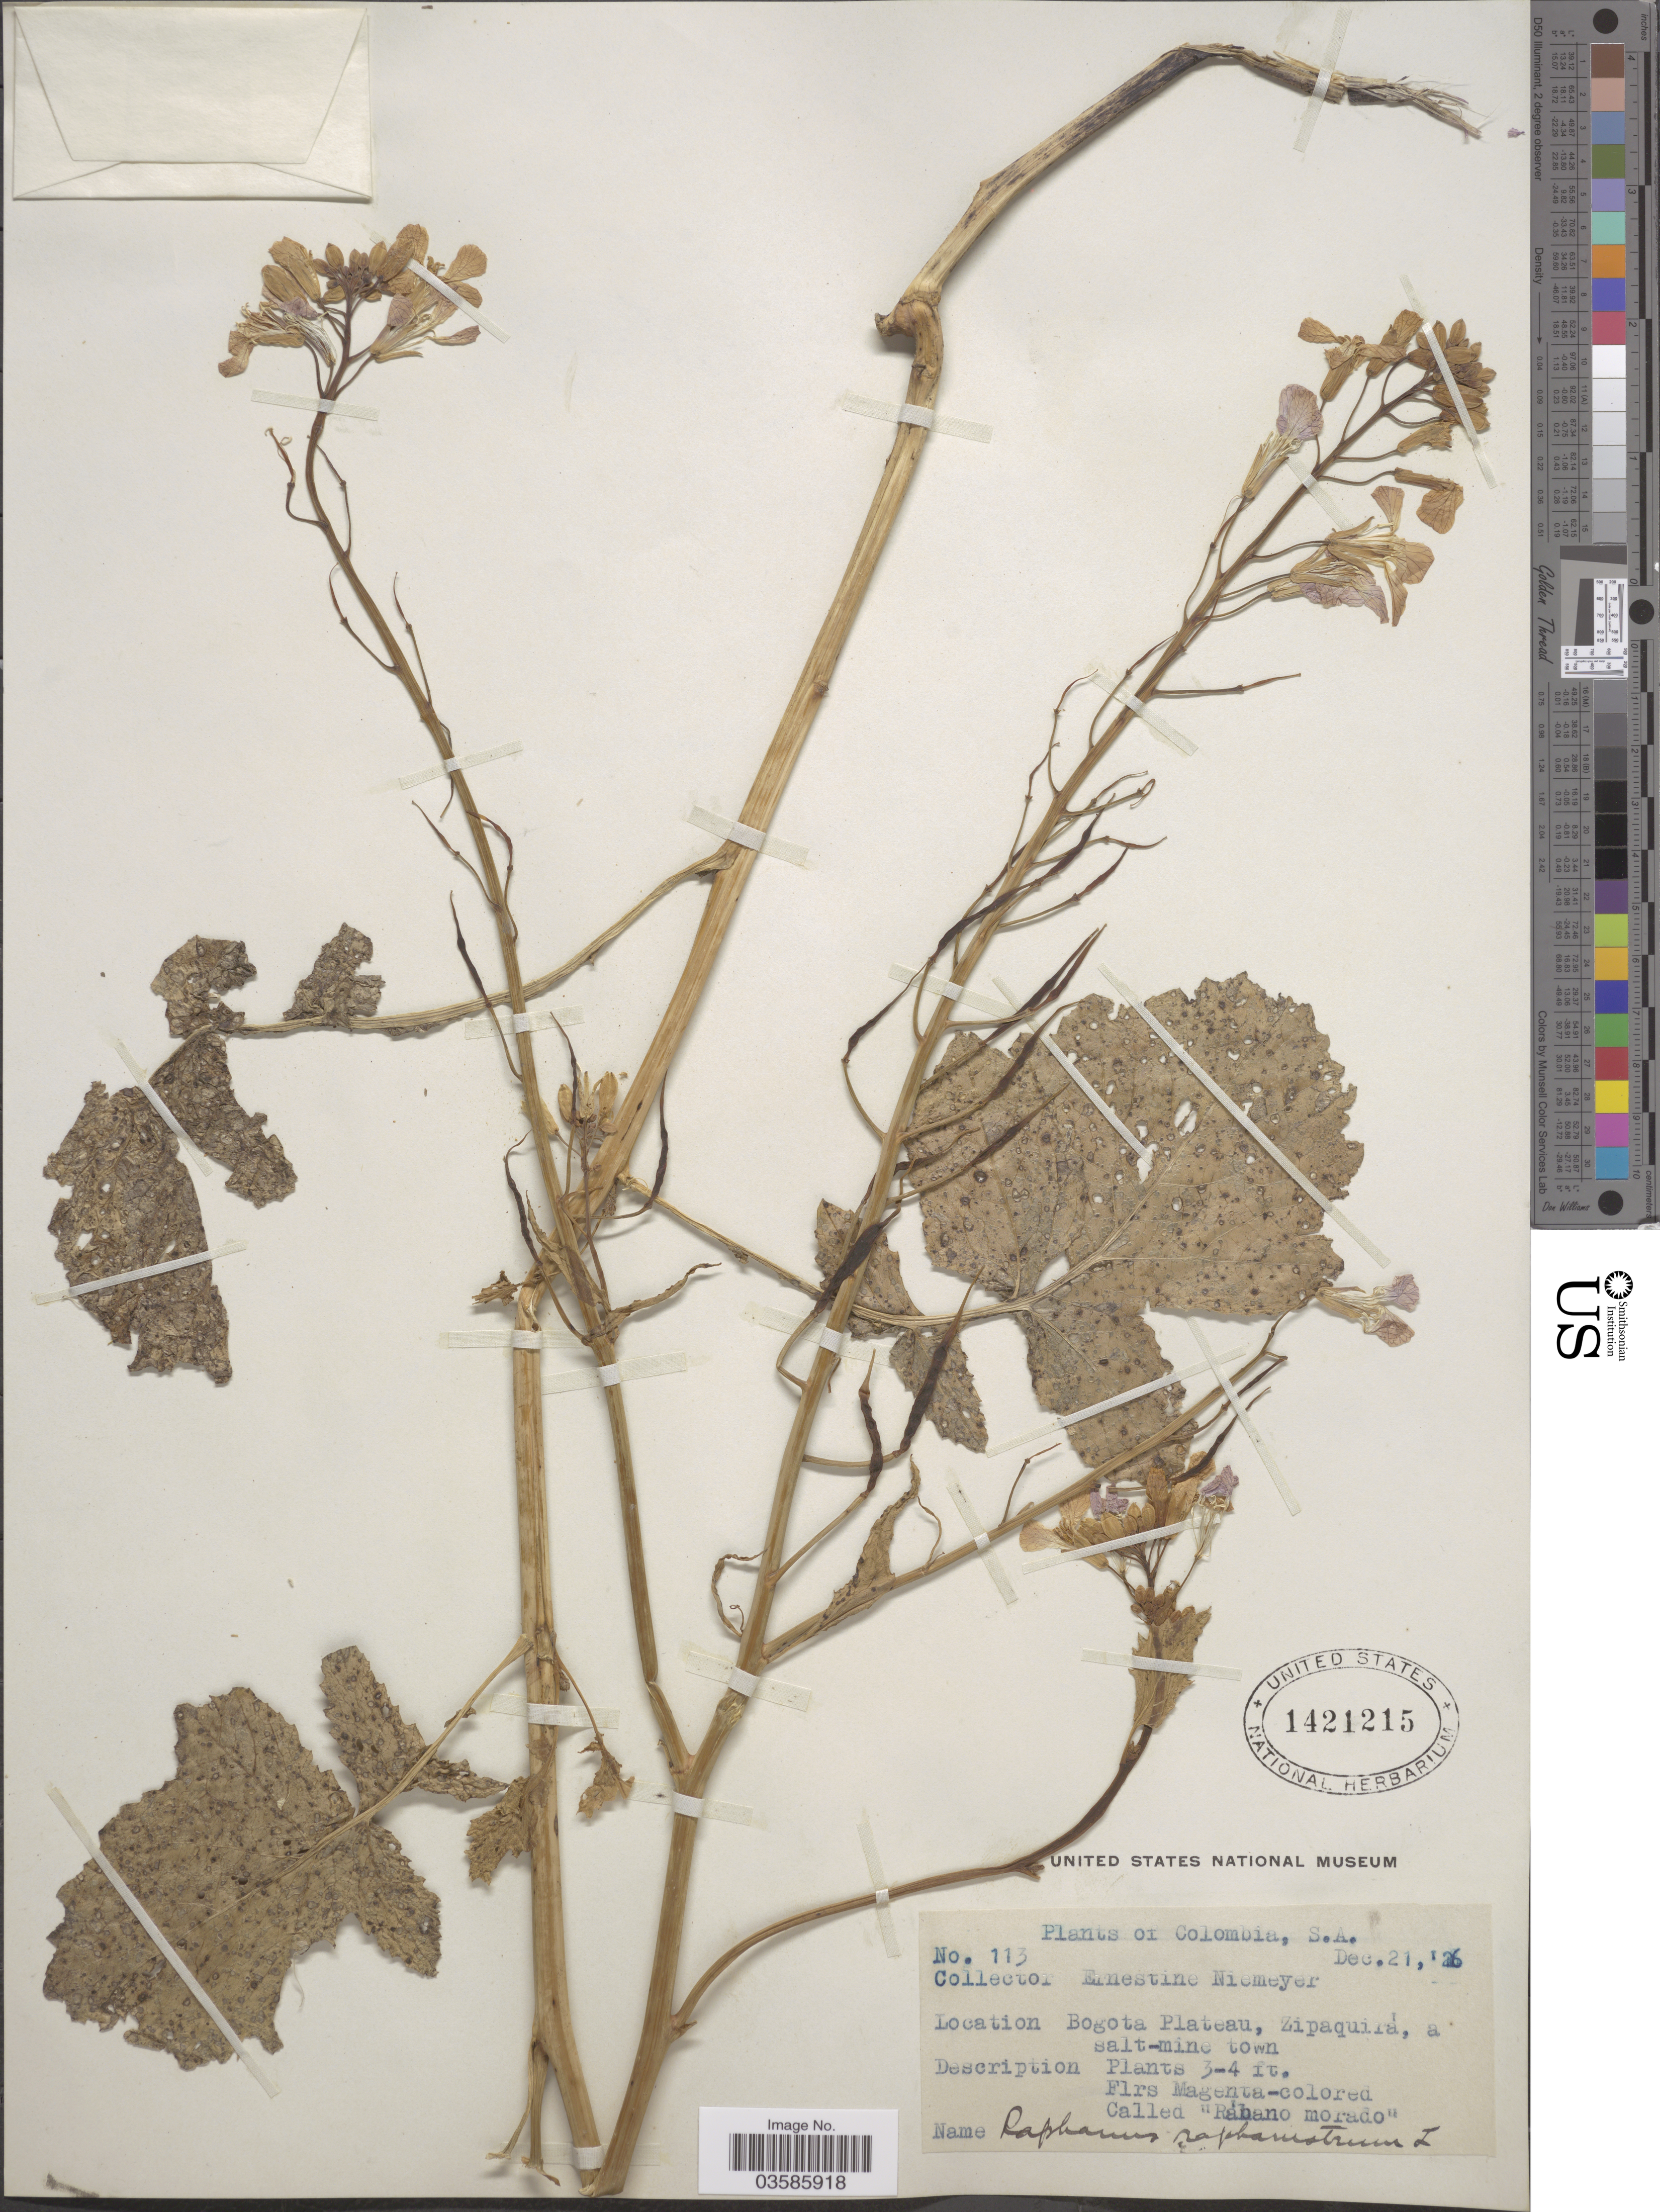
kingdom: Plantae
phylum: Tracheophyta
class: Magnoliopsida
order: Brassicales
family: Brassicaceae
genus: Raphanus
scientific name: Raphanus raphanistrum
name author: L.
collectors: E. H. Niemeyer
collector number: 113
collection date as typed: Transcribed d/m/y: 21/12/26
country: Colombia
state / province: Bogota D.C.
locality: Bogota Plateau, Zipaquira, a salt-mine town.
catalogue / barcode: US 1421215